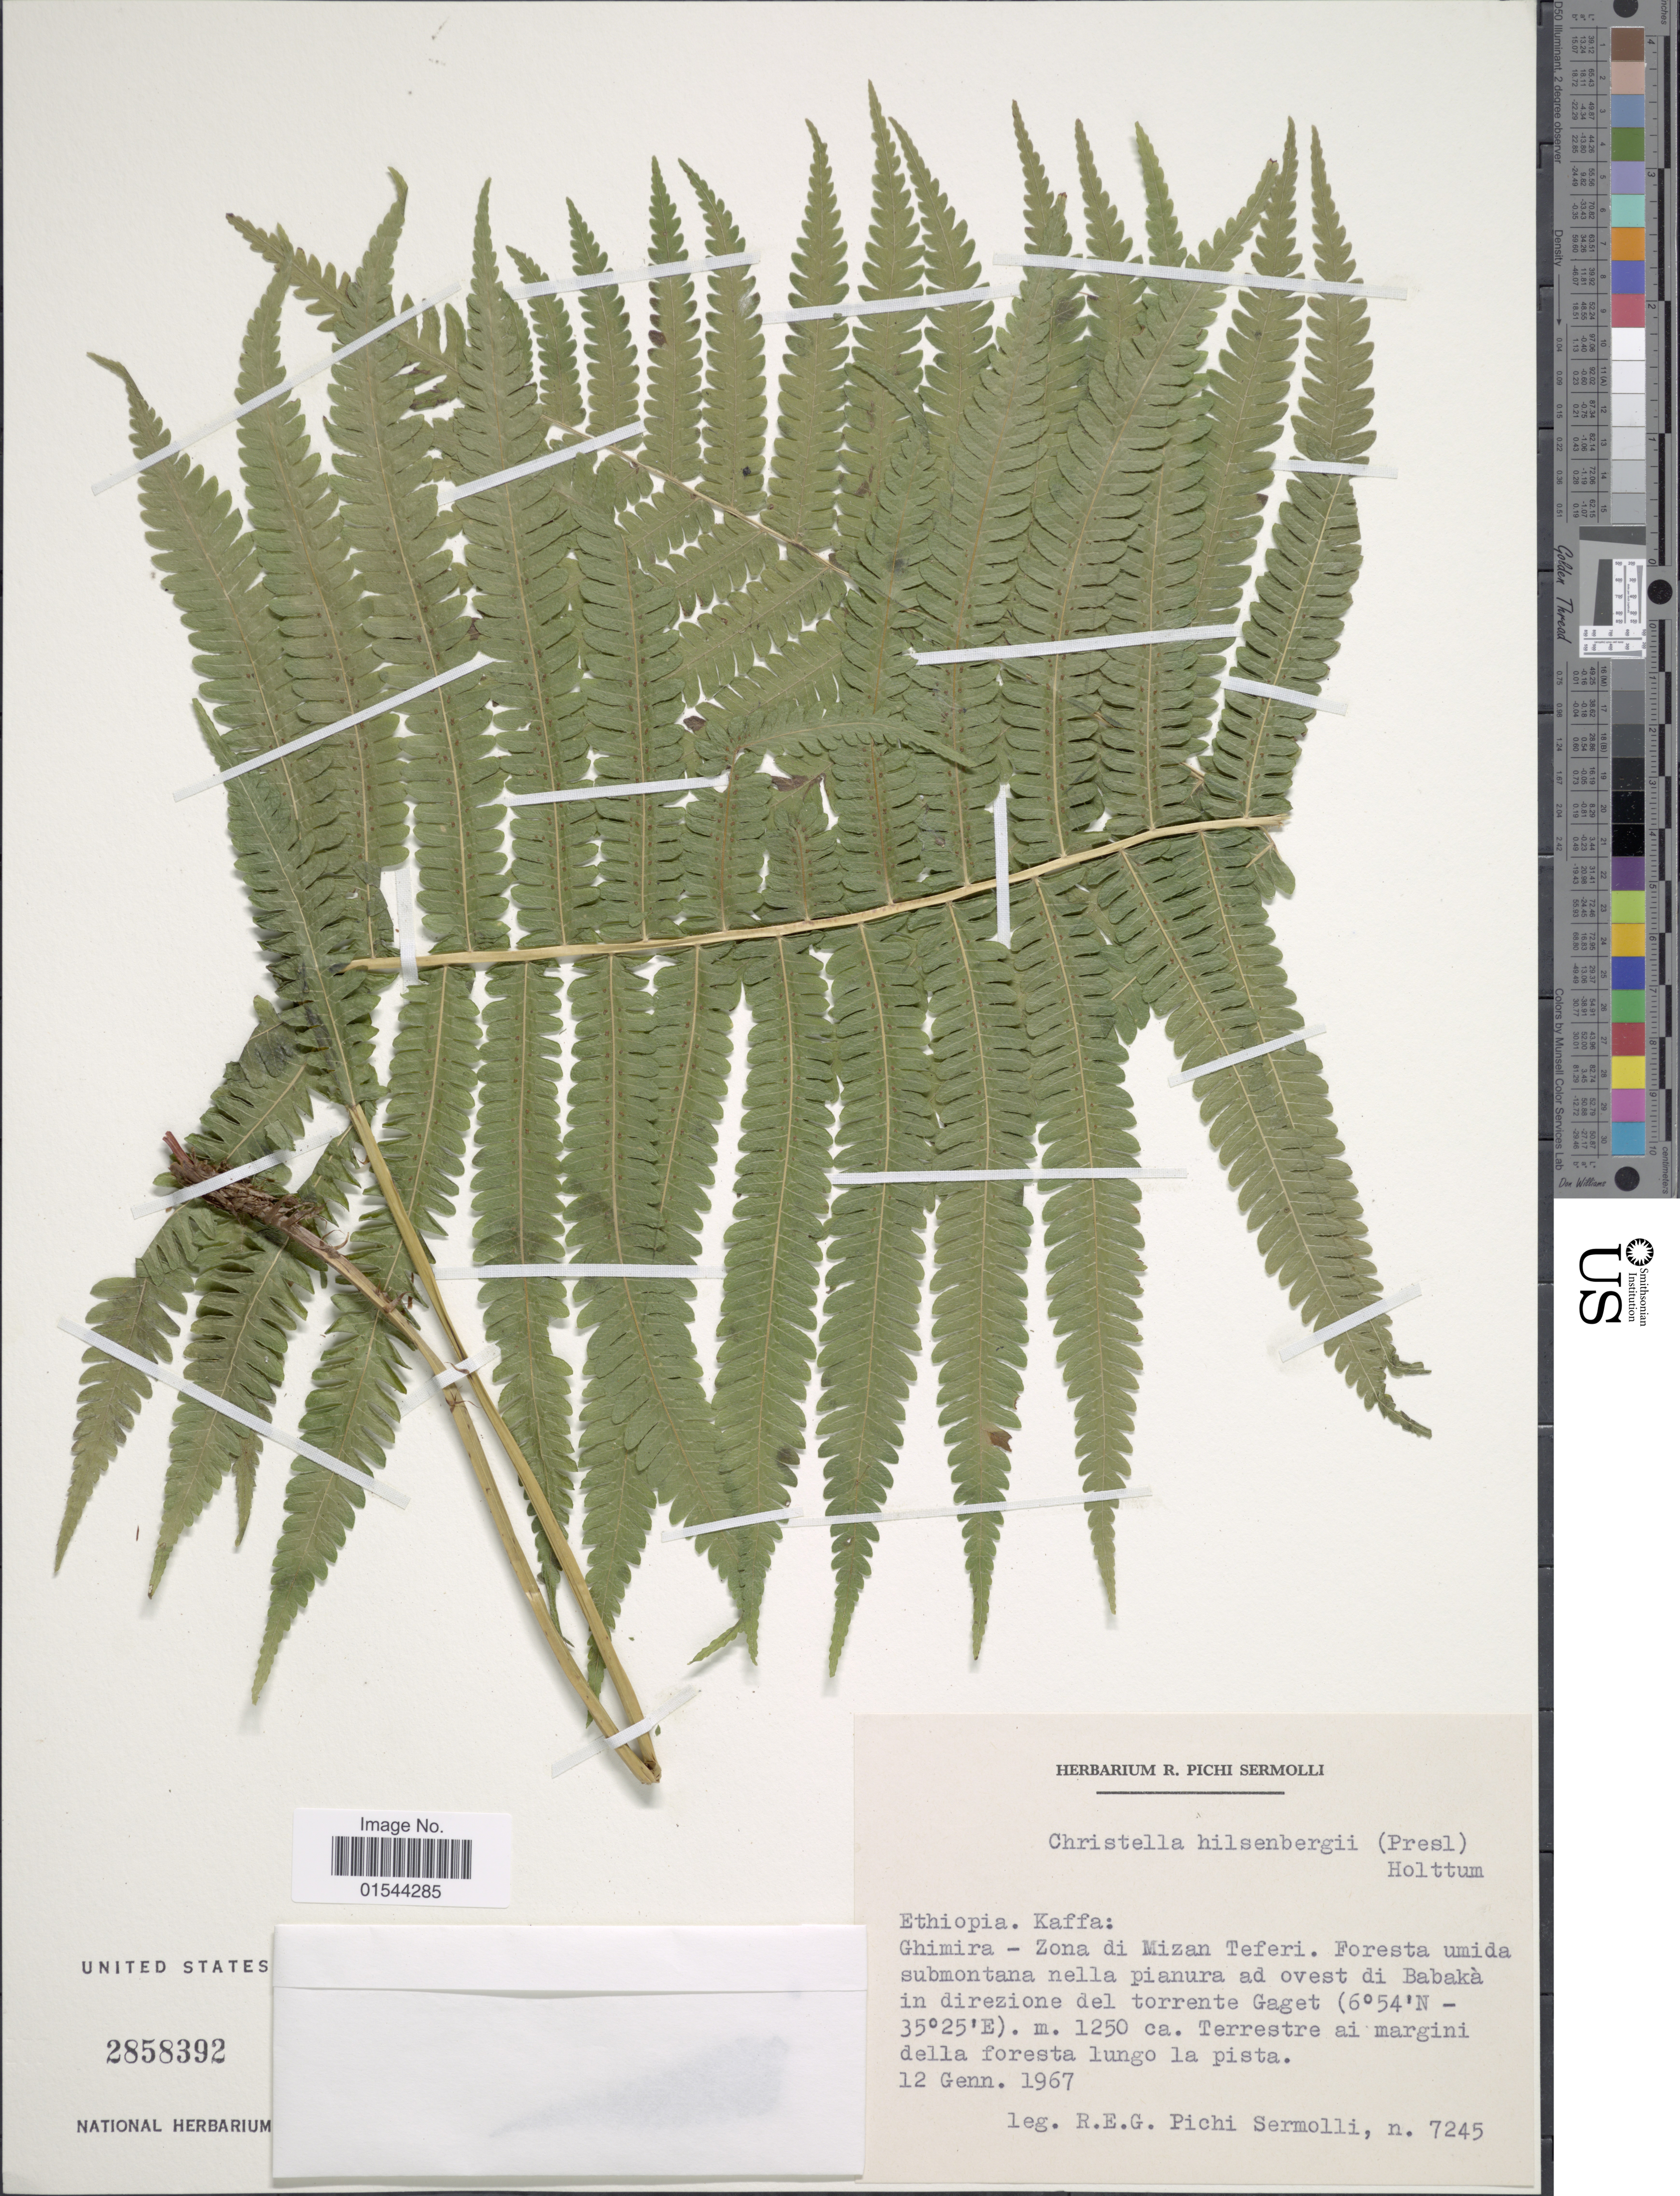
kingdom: Plantae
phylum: Tracheophyta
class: Polypodiopsida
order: Polypodiales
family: Thelypteridaceae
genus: Christella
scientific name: Christella gueinziana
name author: (Mett.) Holttum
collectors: R. E. Pichi-Sermolli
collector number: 7245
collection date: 1967-01-12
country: Ethiopia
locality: Kaffa: Ghimira - Zona di Mizan Teferi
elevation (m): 1250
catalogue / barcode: US 2858392